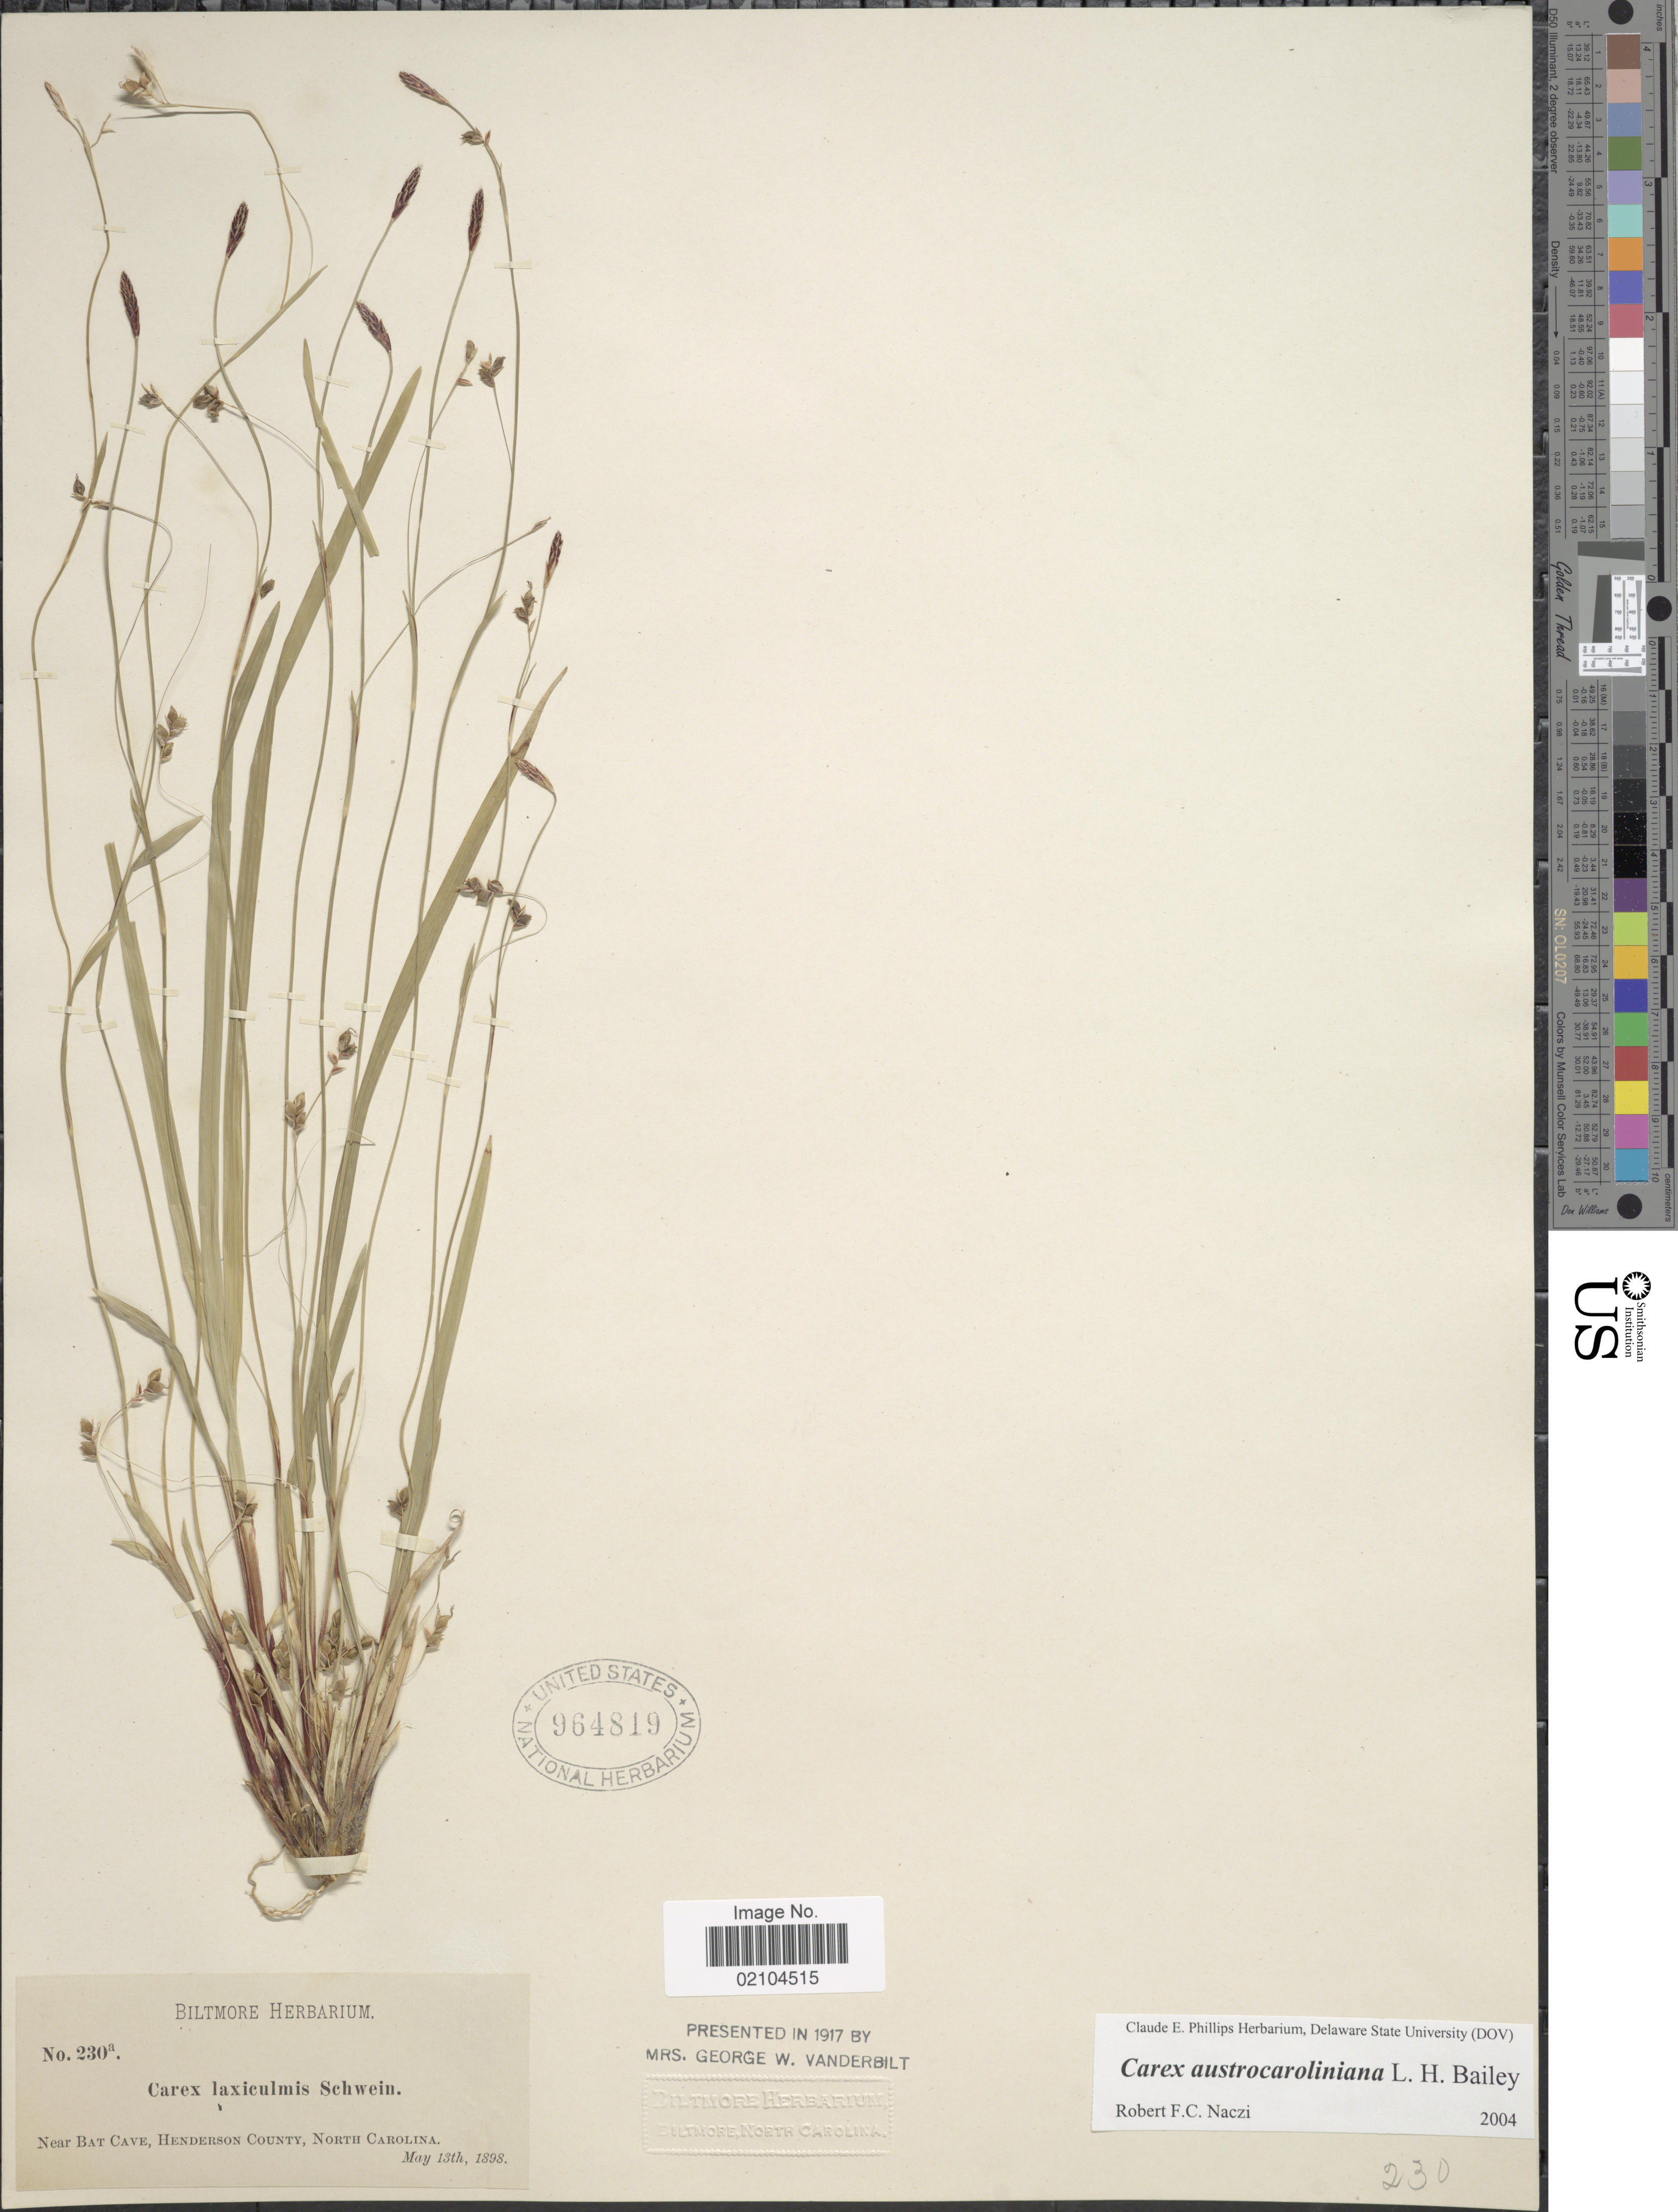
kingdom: Plantae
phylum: Tracheophyta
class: Liliopsida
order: Poales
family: Cyperaceae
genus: Carex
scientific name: Carex austrocaroliniana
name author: L.H. Bailey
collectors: ex herb. Biltmore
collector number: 230a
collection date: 1898-05-13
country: United States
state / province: North Carolina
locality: Near Bat Cave, Henderson County.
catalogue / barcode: US 964819